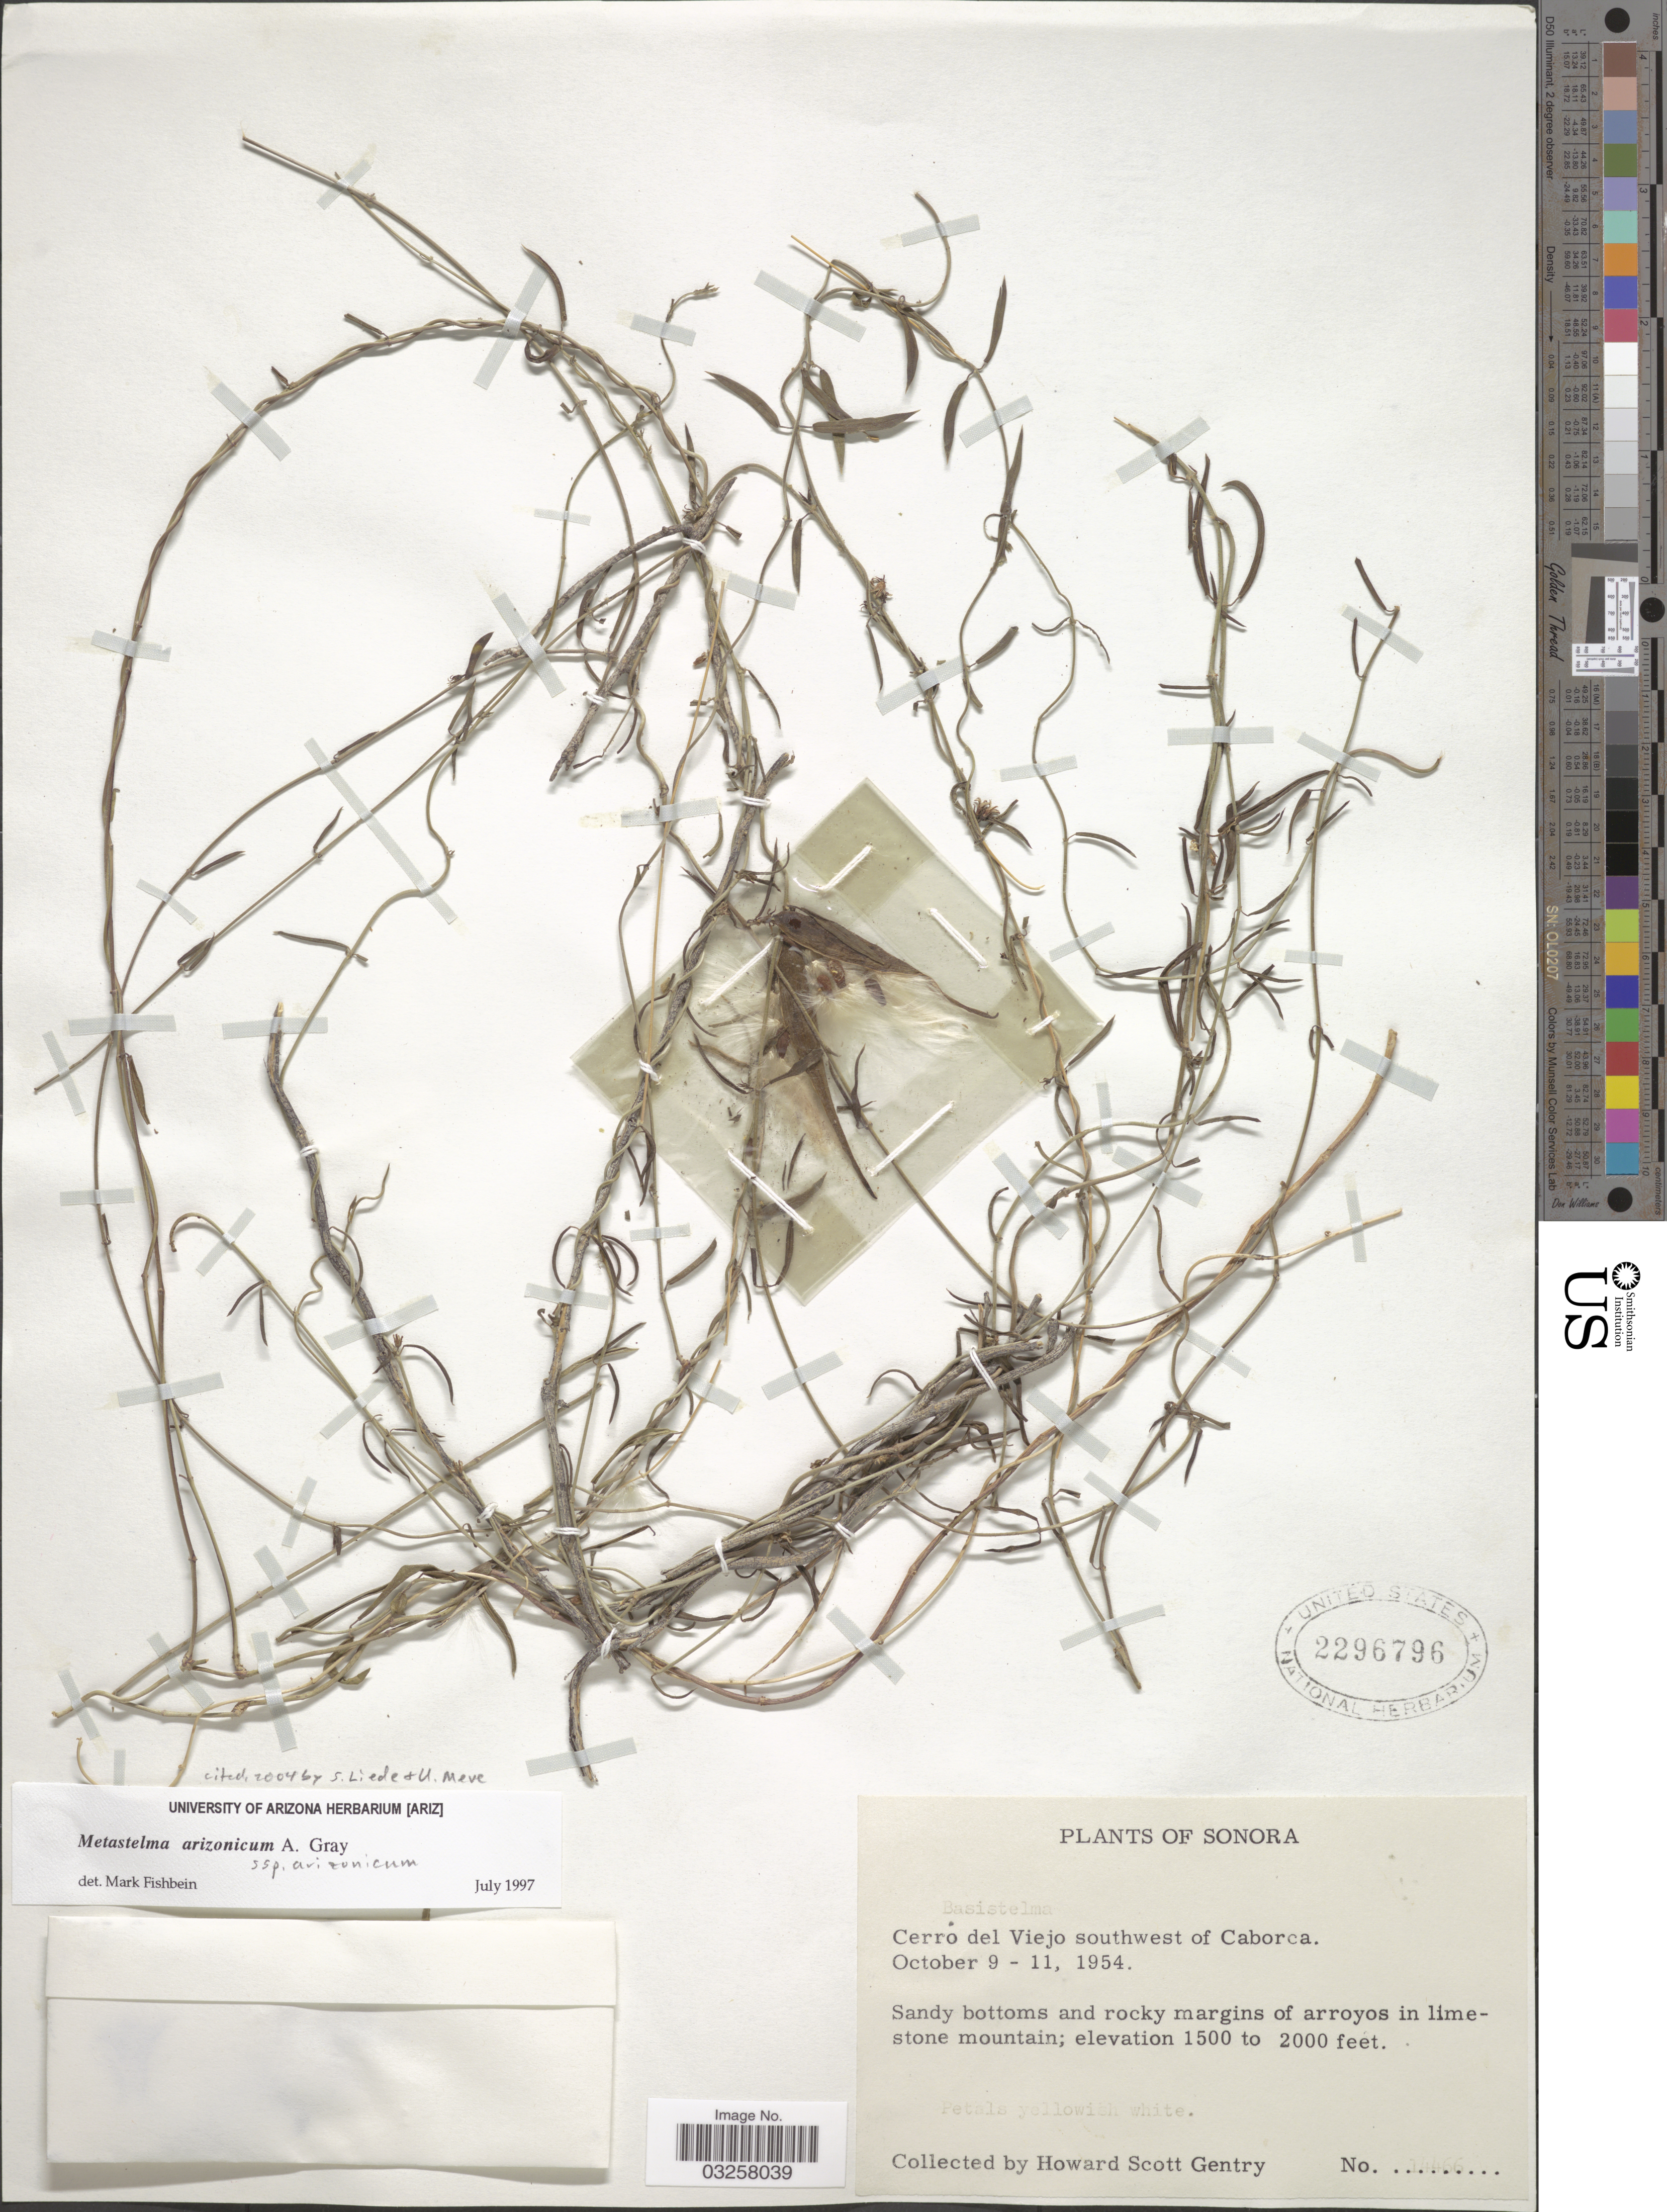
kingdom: Plantae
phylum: Tracheophyta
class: Magnoliopsida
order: Gentianales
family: Apocynaceae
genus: Metastelma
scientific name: Metastelma arizonicum subsp. arizonicum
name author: A. Gray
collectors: H. S. Gentry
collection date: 1954-10-09/1954-10-11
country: Mexico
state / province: Sonora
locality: Cerro del Viejo southwest of Caborca.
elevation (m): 457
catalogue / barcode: US 2296796